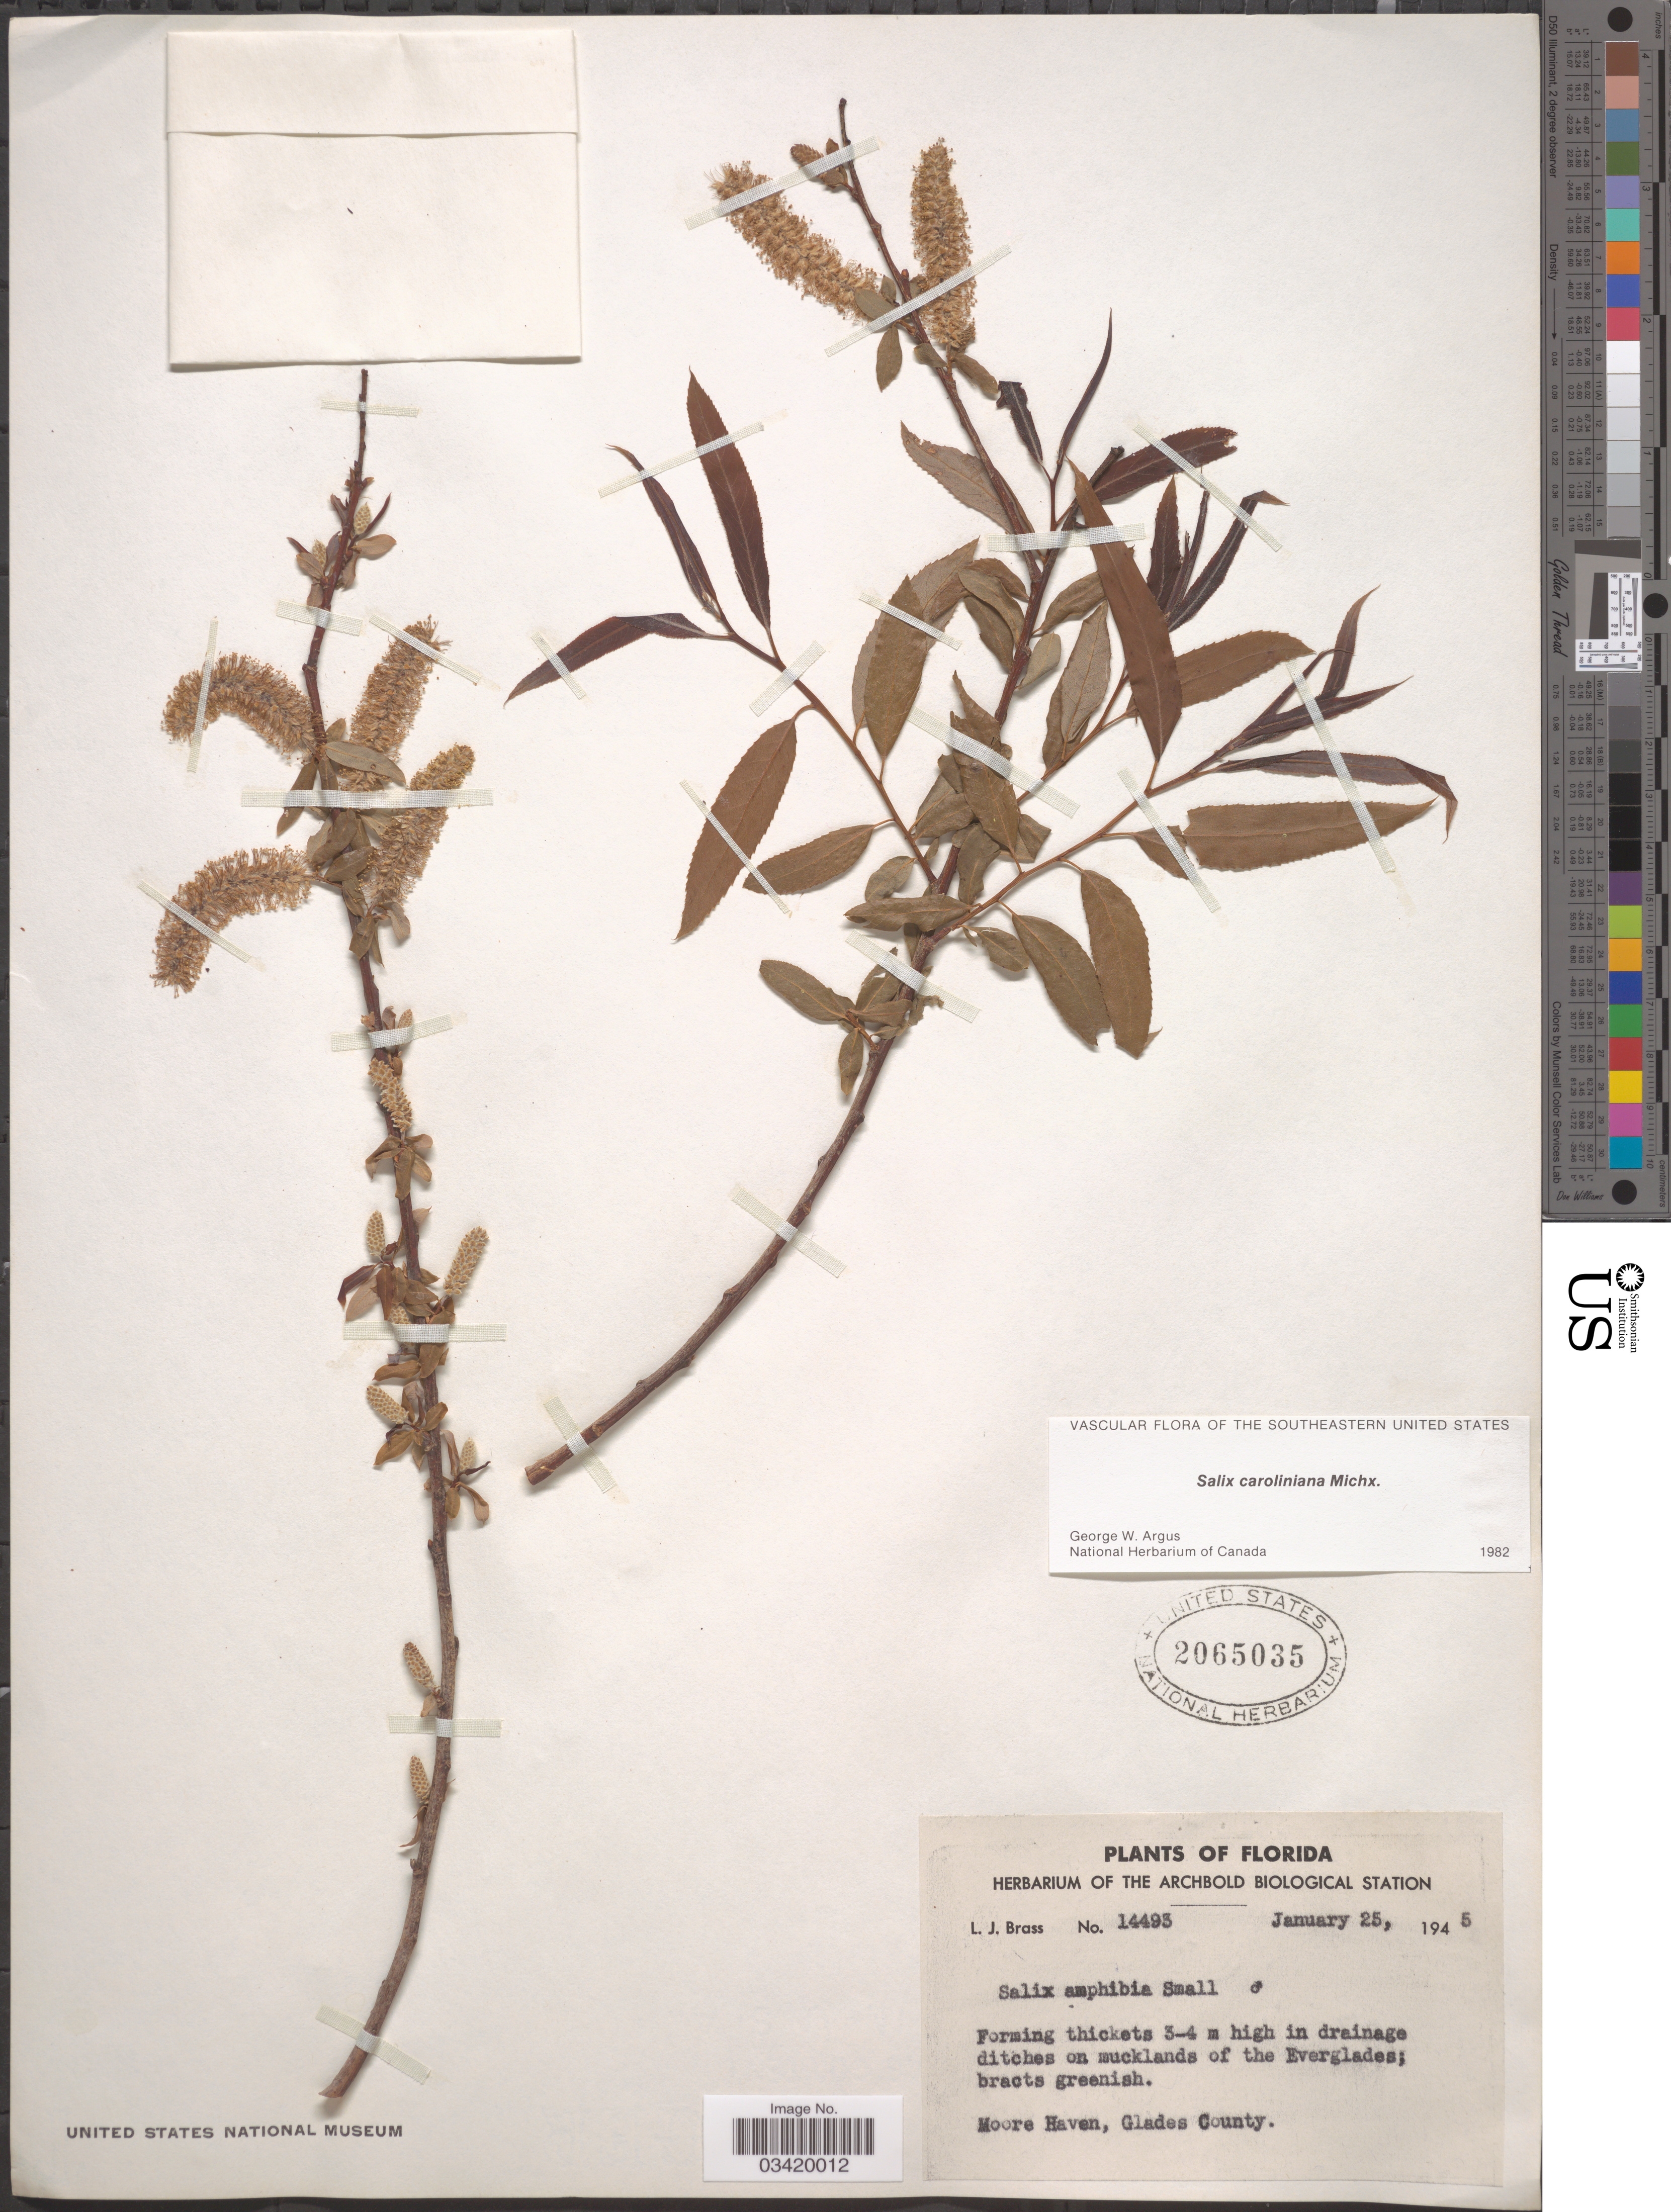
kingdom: Plantae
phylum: Tracheophyta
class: Magnoliopsida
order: Malpighiales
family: Salicaceae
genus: Salix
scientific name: Salix caroliniana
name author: Michx.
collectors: L. J. Brass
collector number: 14493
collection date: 1945-01-25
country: United States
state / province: Florida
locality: In drainage ditches on mucklands of the Everglades. Moore Haven, Glades County.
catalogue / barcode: US 2065035